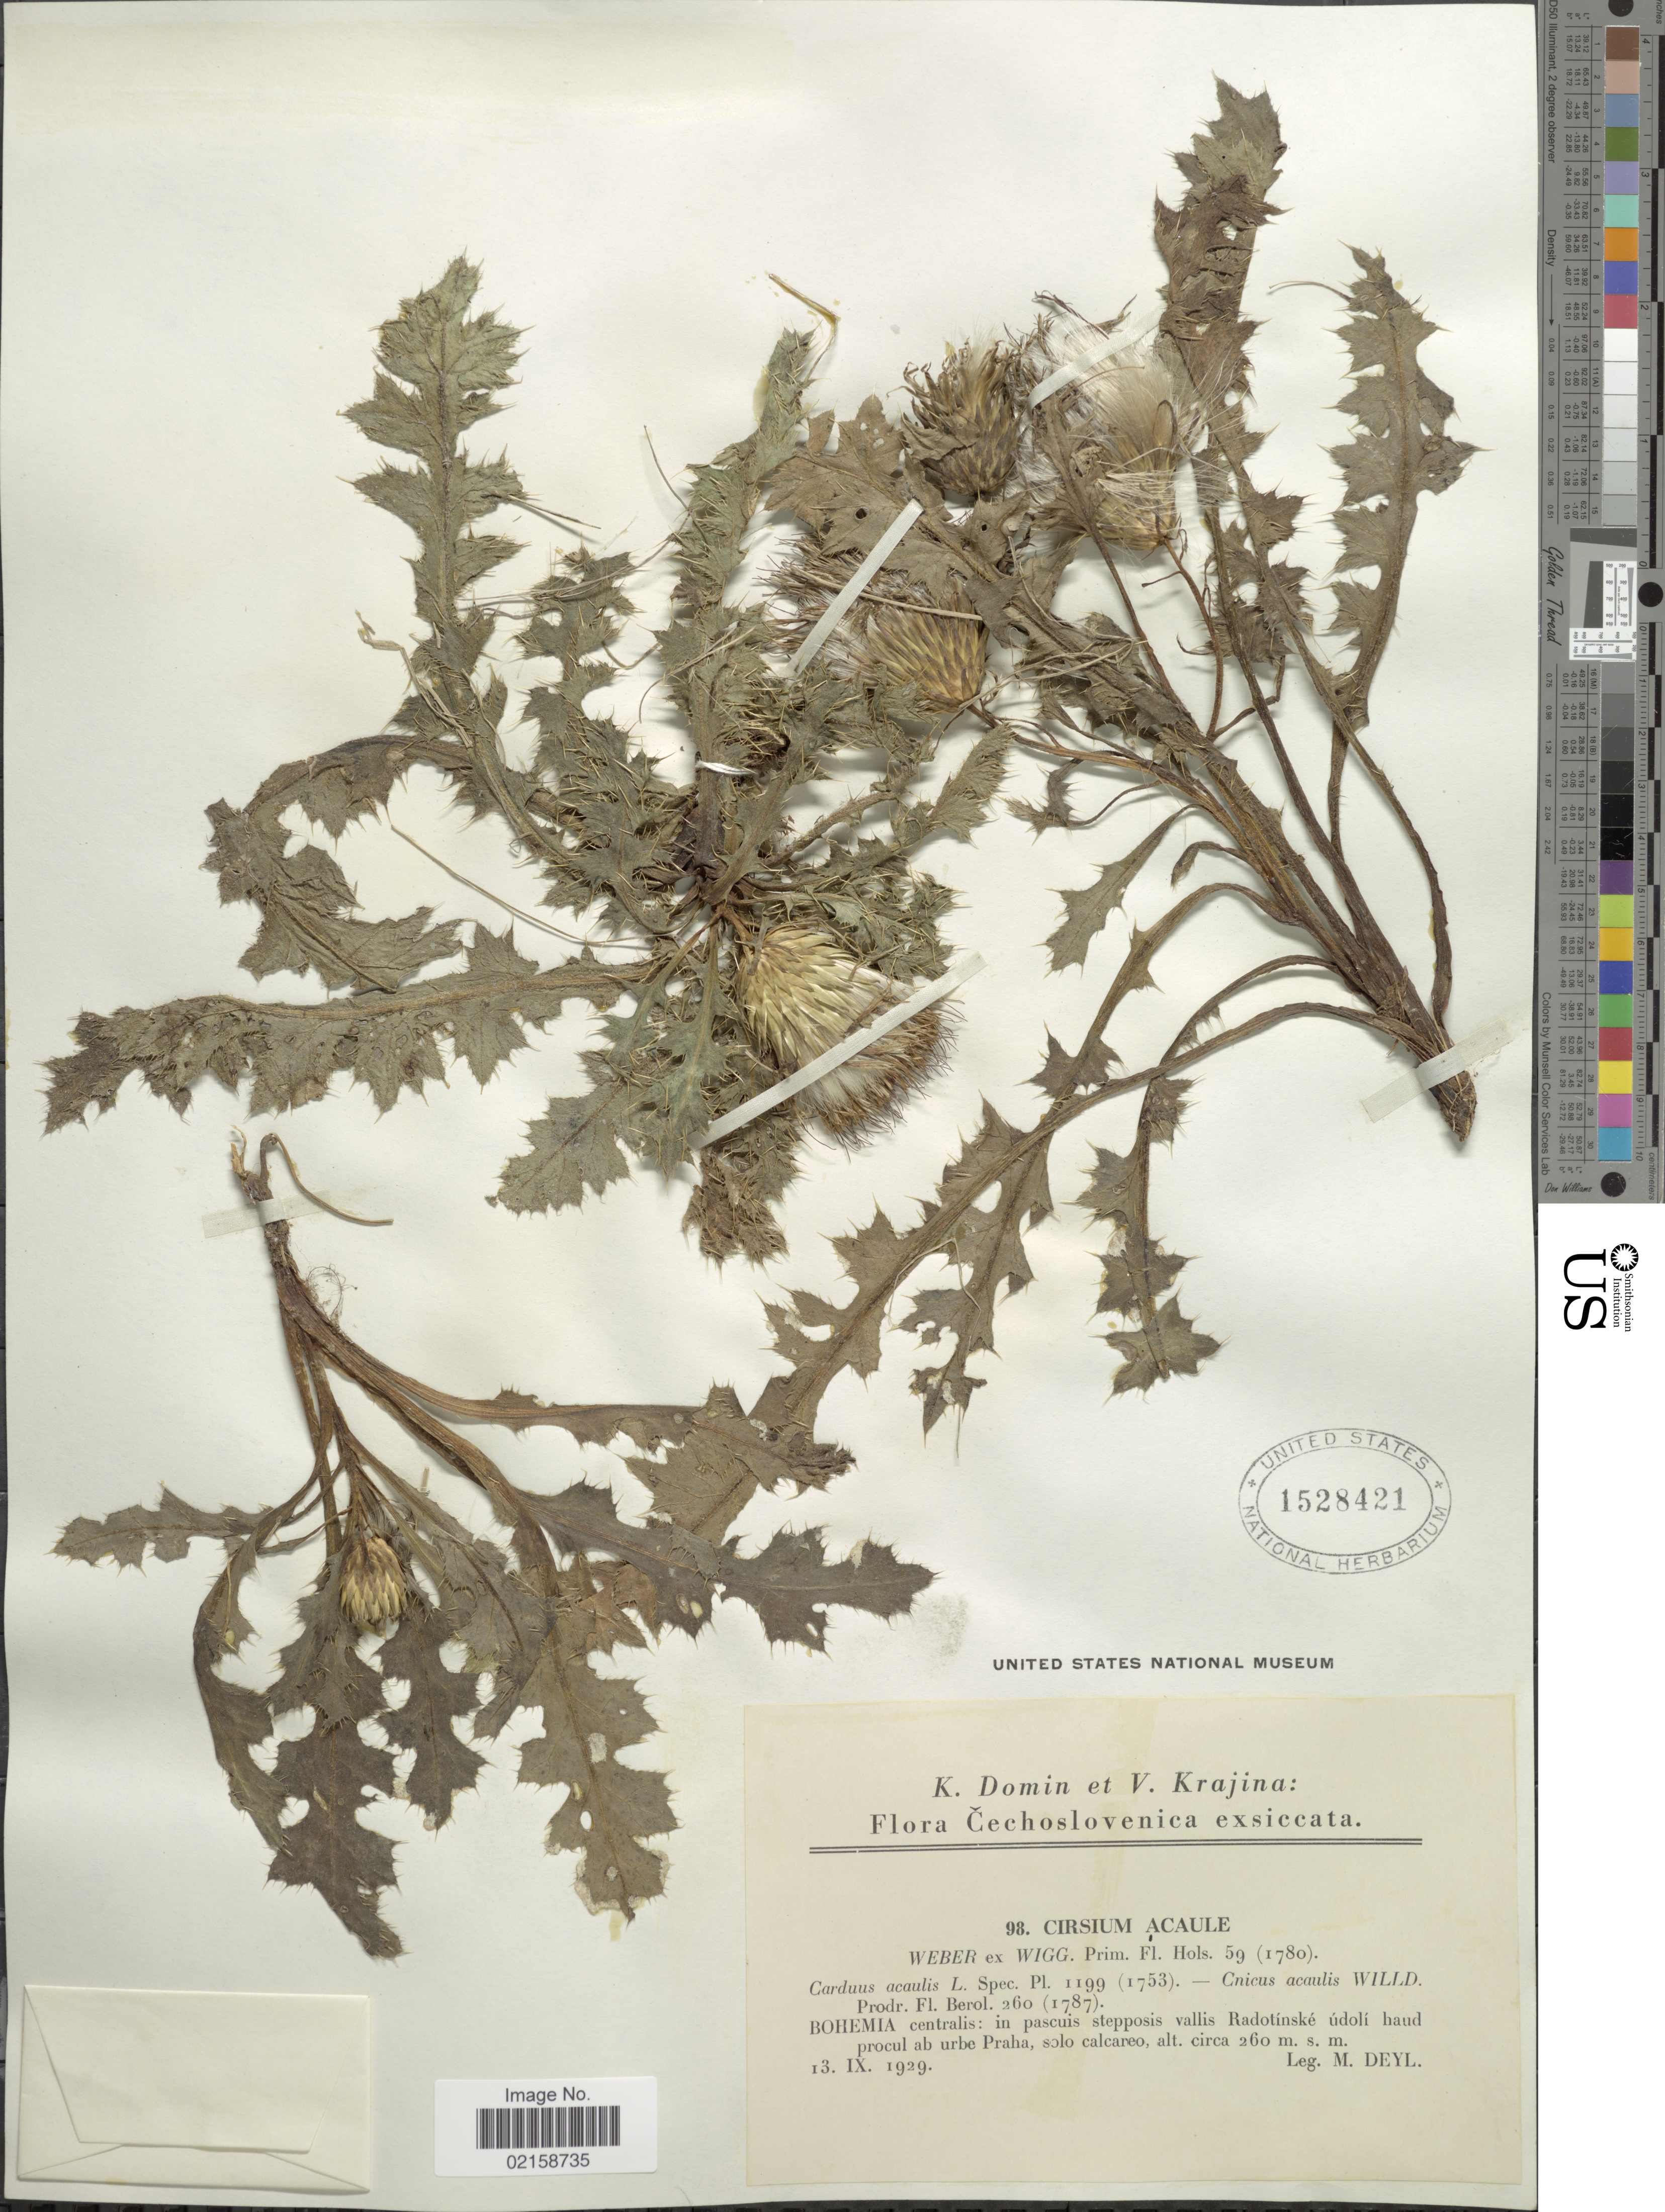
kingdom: Plantae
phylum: Tracheophyta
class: Magnoliopsida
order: Asterales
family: Asteraceae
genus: Cirsium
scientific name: Cirsium acaule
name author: (L.) Scop.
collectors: M. Deyl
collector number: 98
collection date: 1929-09-13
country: Czechia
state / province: Central Bohemian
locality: In pascuis stepposis vallis Radotinske udoli haud procul ab urbe Praha, solo calcareo.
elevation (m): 260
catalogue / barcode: US 1528421